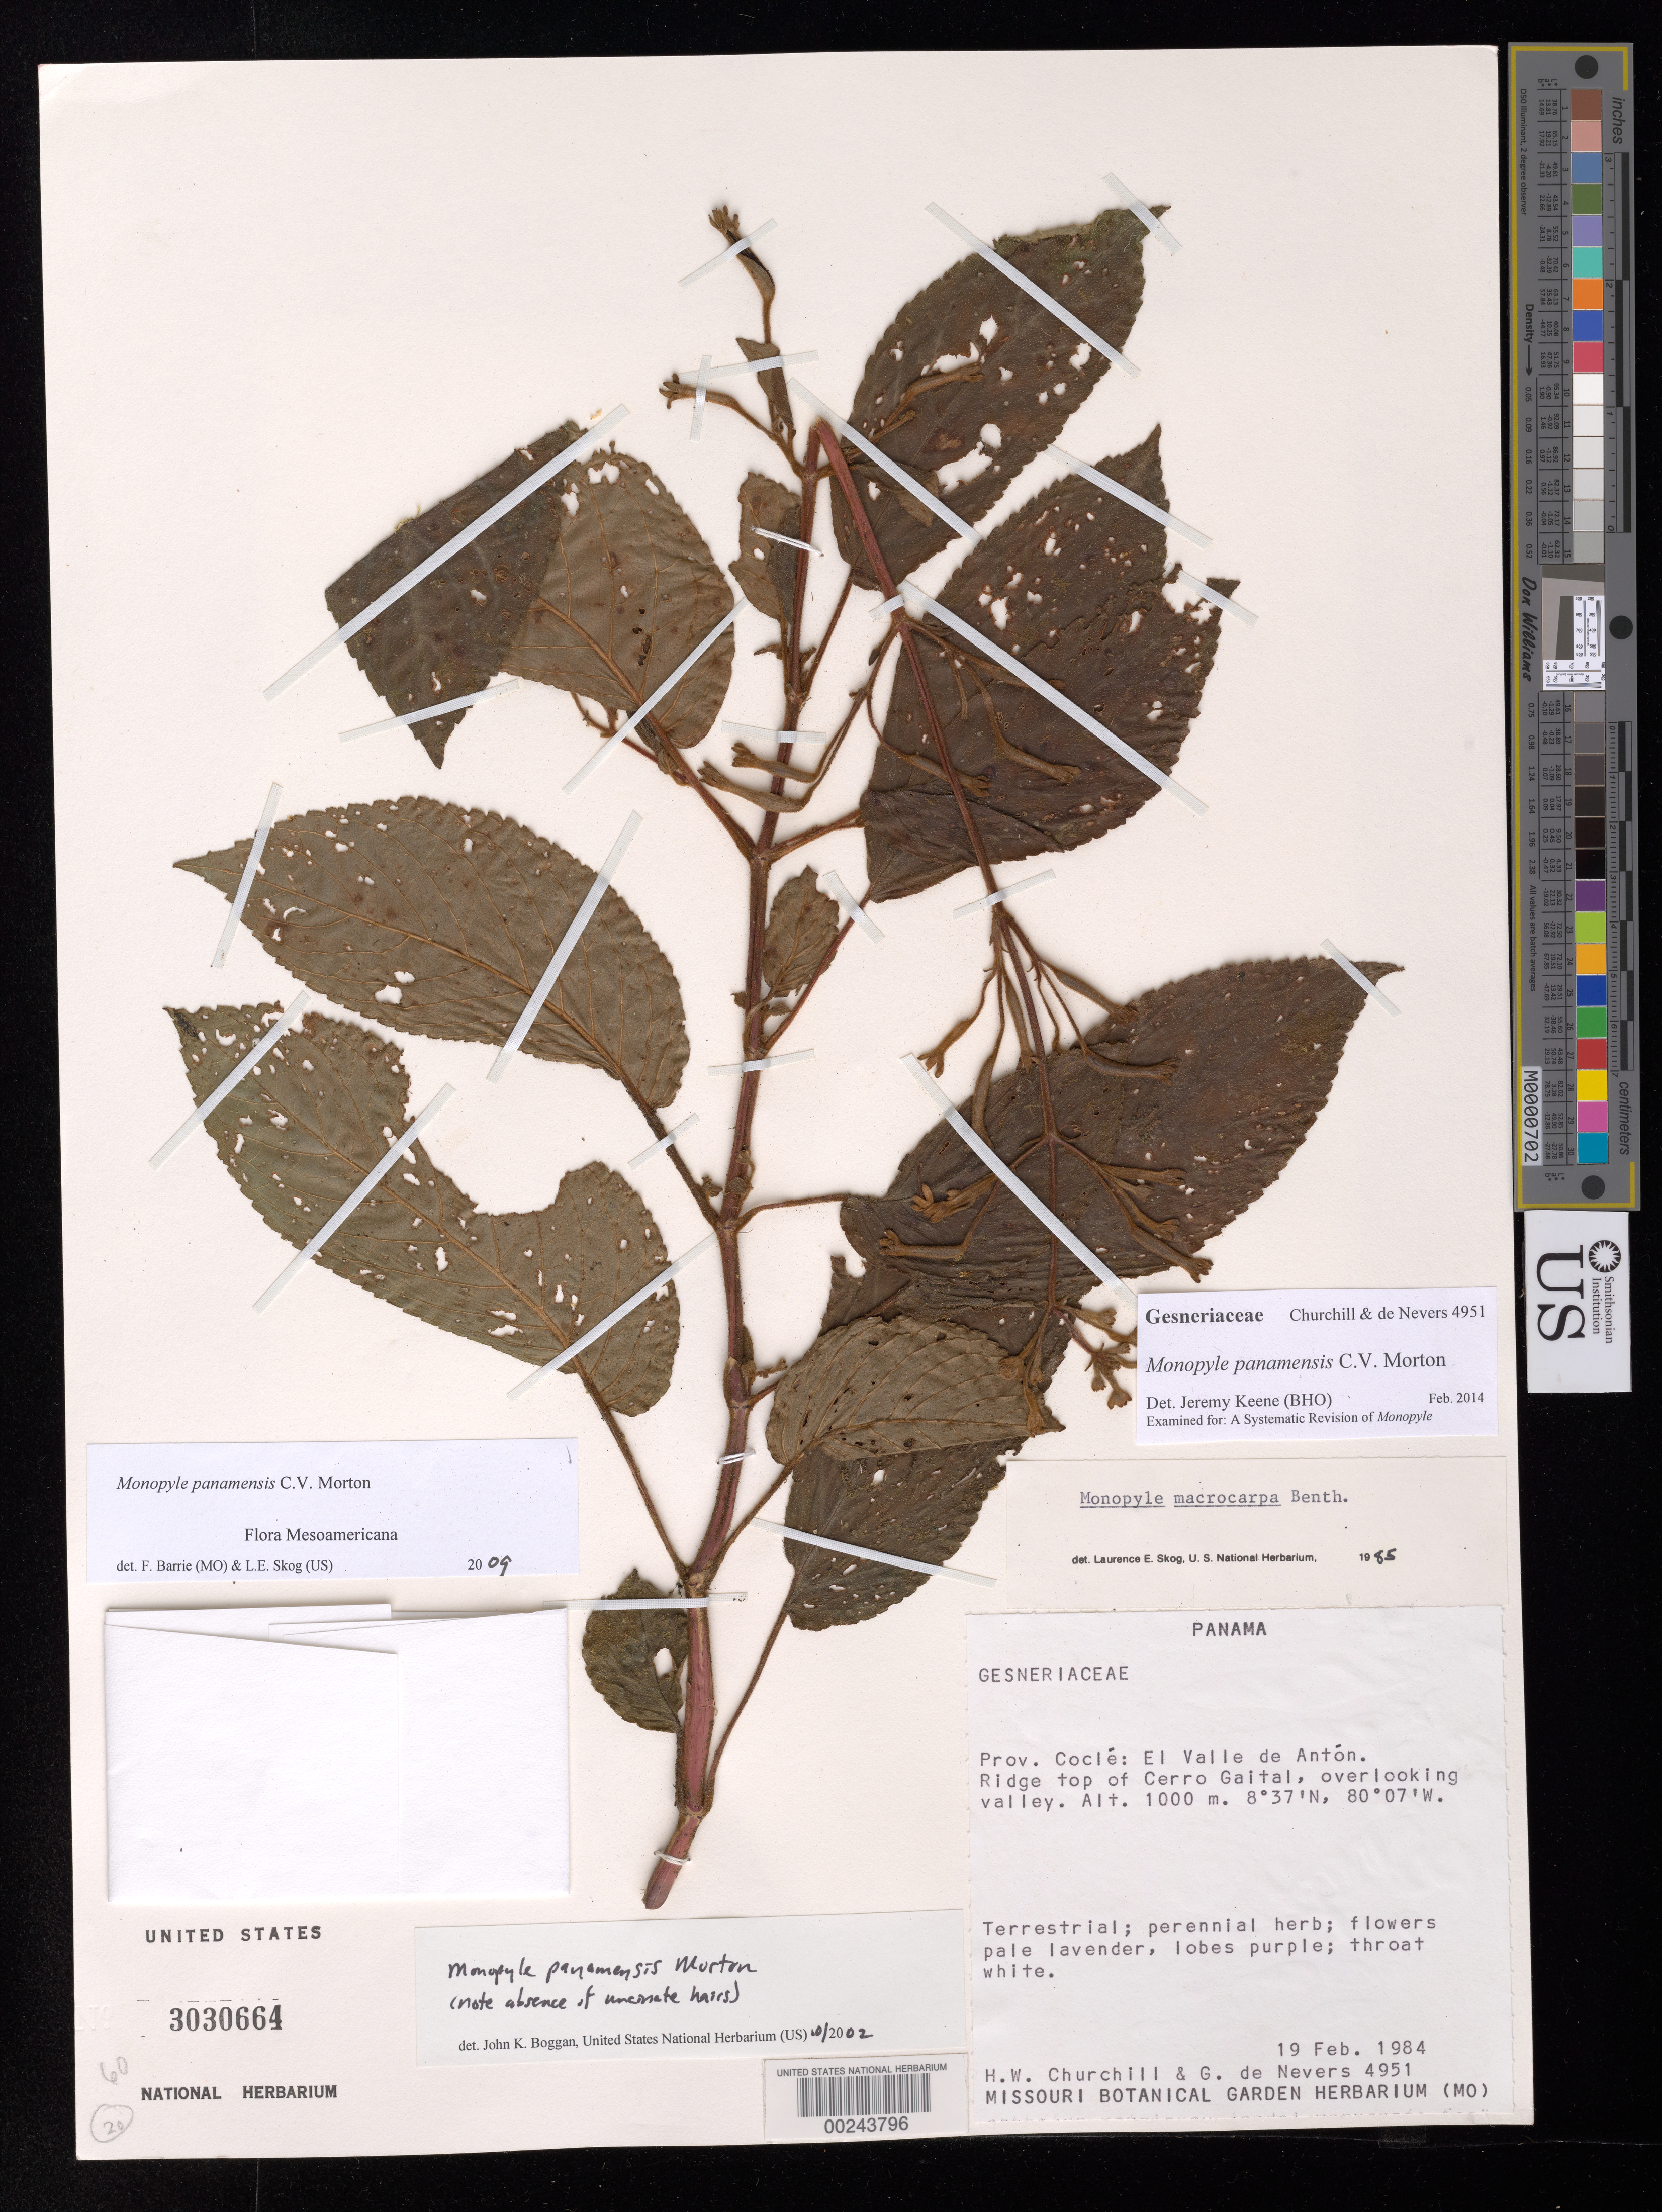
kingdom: Plantae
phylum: Tracheophyta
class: Magnoliopsida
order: Lamiales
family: Gesneriaceae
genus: Monopyle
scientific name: Monopyle panamensis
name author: C.V. Morton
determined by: Barrie, F. R.; Skog, Laurence E.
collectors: H. Churchill & G. C. de Nevers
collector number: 4951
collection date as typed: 19 Feb 1984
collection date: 1984-02-19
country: Panama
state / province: Coclé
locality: El Valle de Antón, ridge top of Cerro Gaital, overlooking valley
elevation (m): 1000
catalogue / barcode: US 3030664